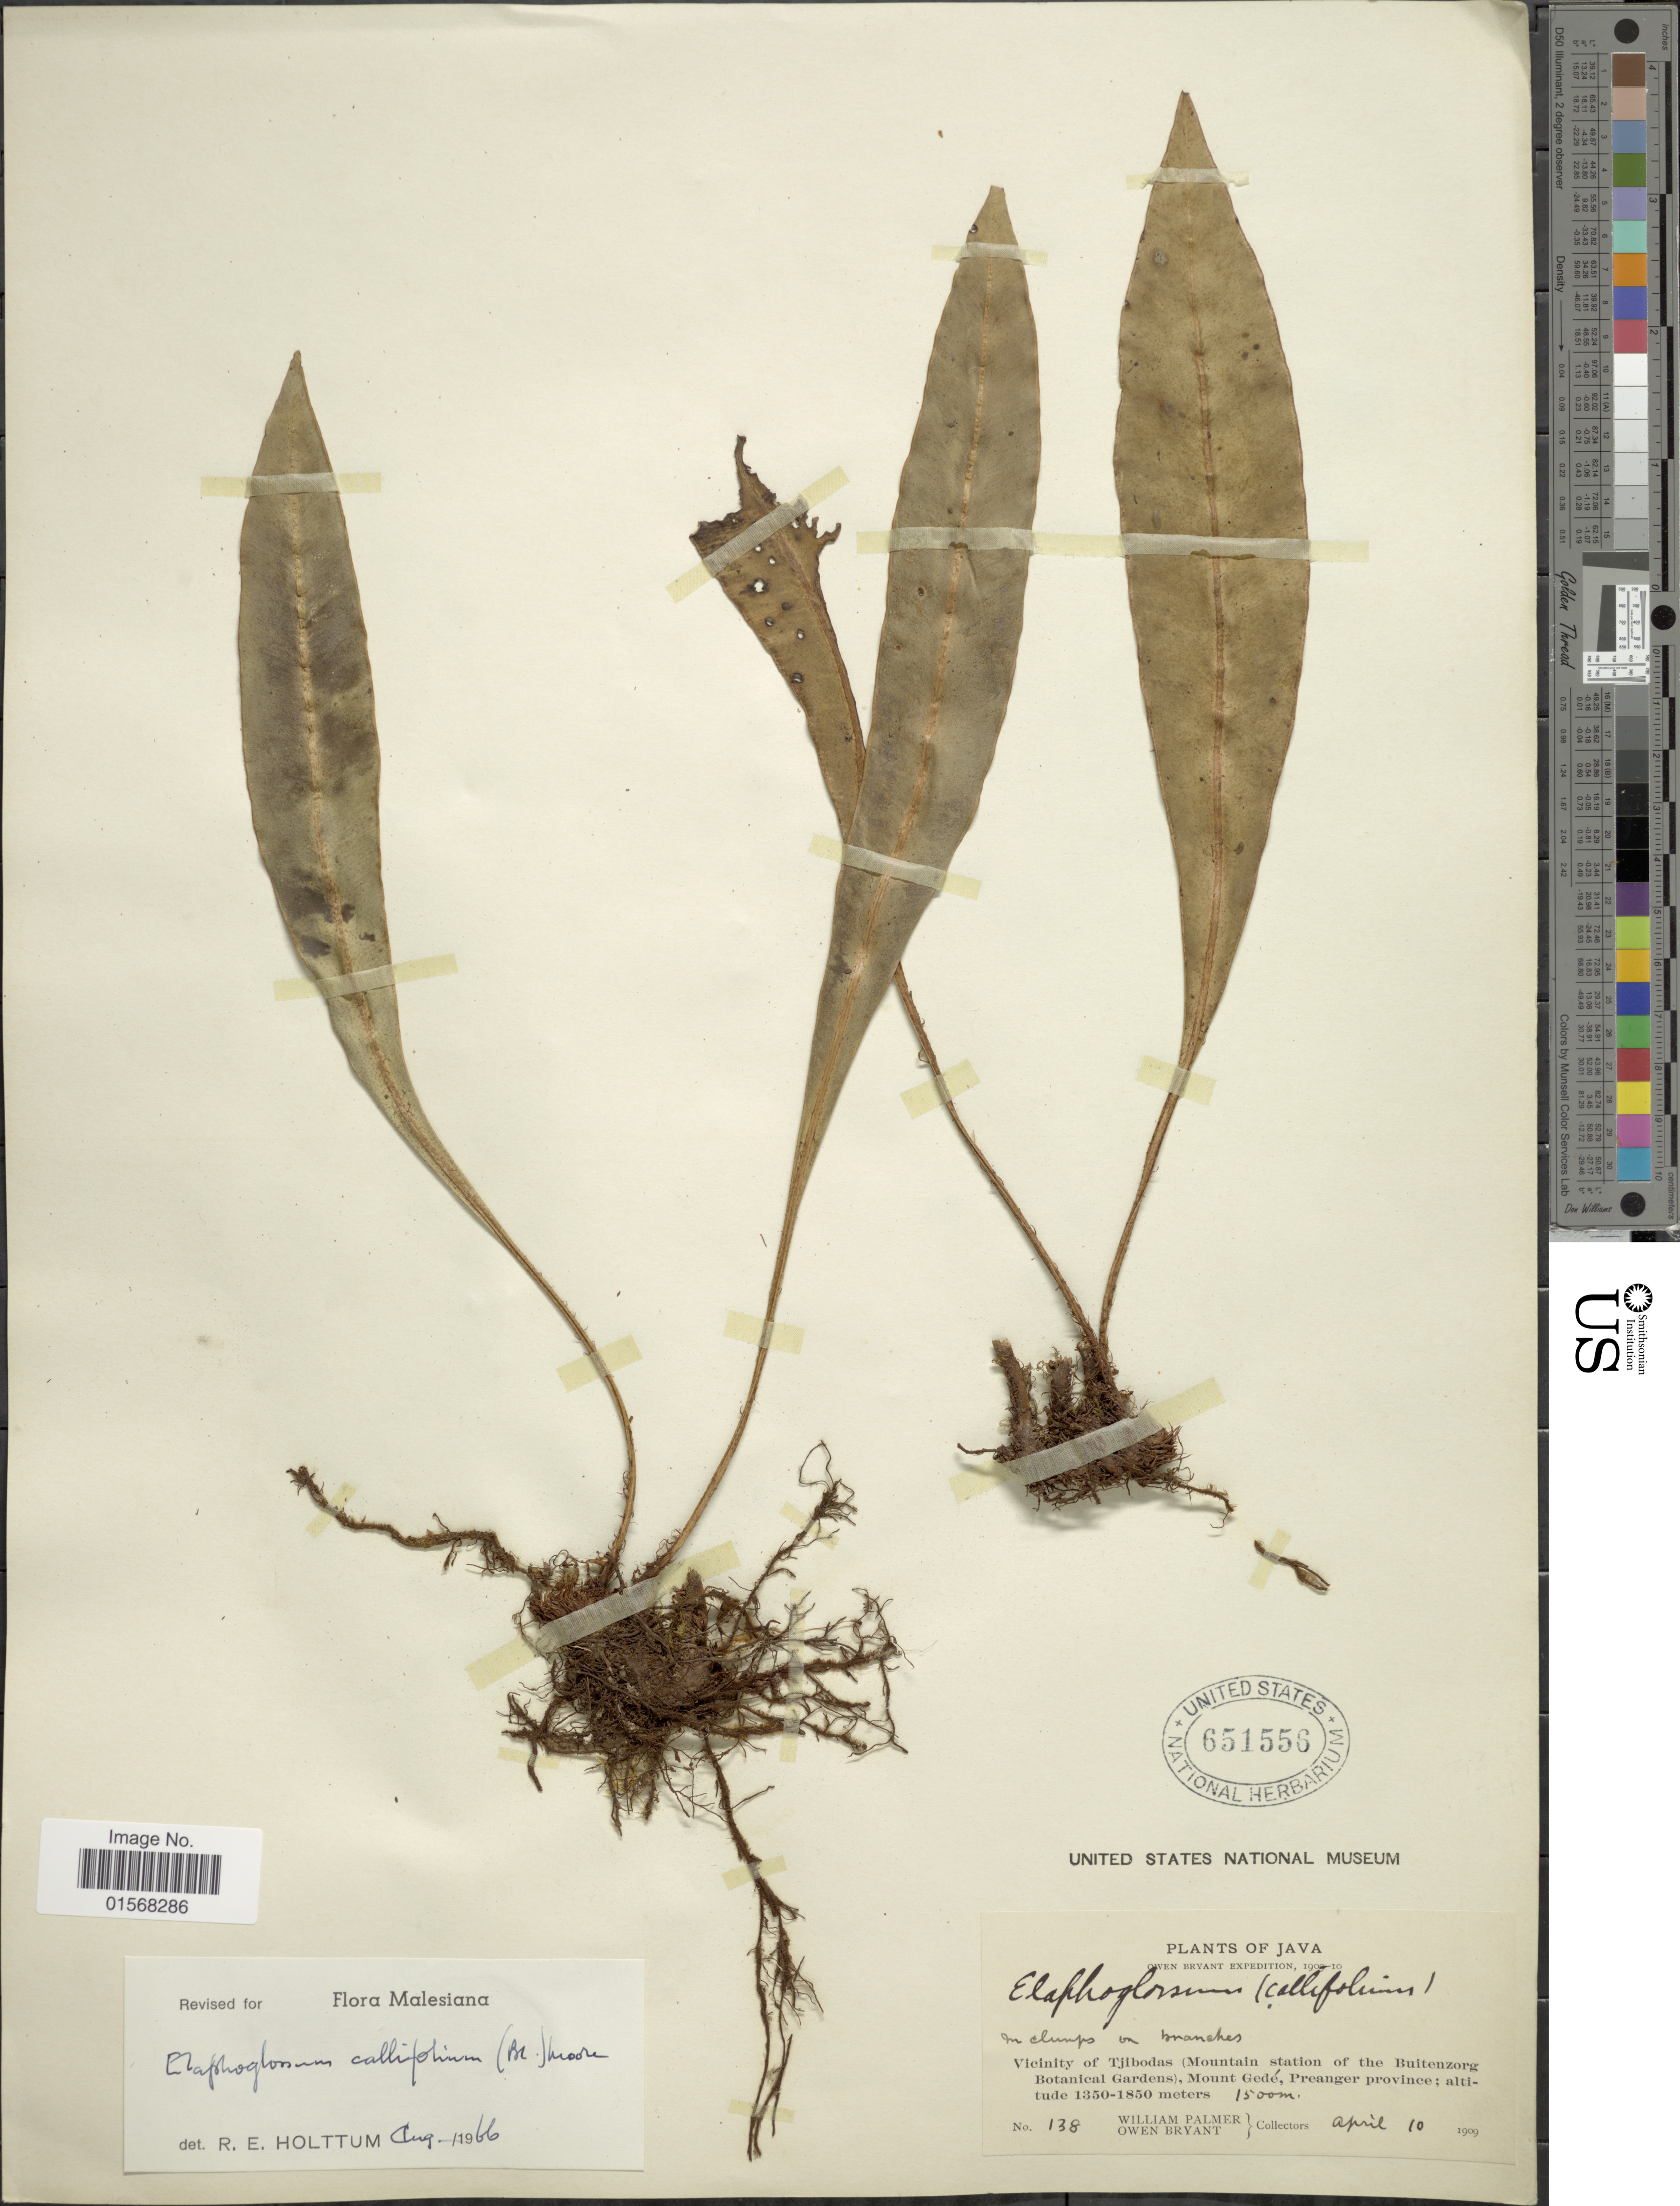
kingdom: Plantae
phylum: Tracheophyta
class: Polypodiopsida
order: Polypodiales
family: Dryopteridaceae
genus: Elaphoglossum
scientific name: Elaphoglossum callifolium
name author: (Blume) T. Moore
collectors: W. Palmer & O. Bryant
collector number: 138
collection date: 1909-01-18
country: Indonesia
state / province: Java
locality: Java, vicinity of Tjibodas (mountain station of the Buitenzorg Botanical Gardens), Mount Gedé, Preanger province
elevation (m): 1500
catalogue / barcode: US 651556